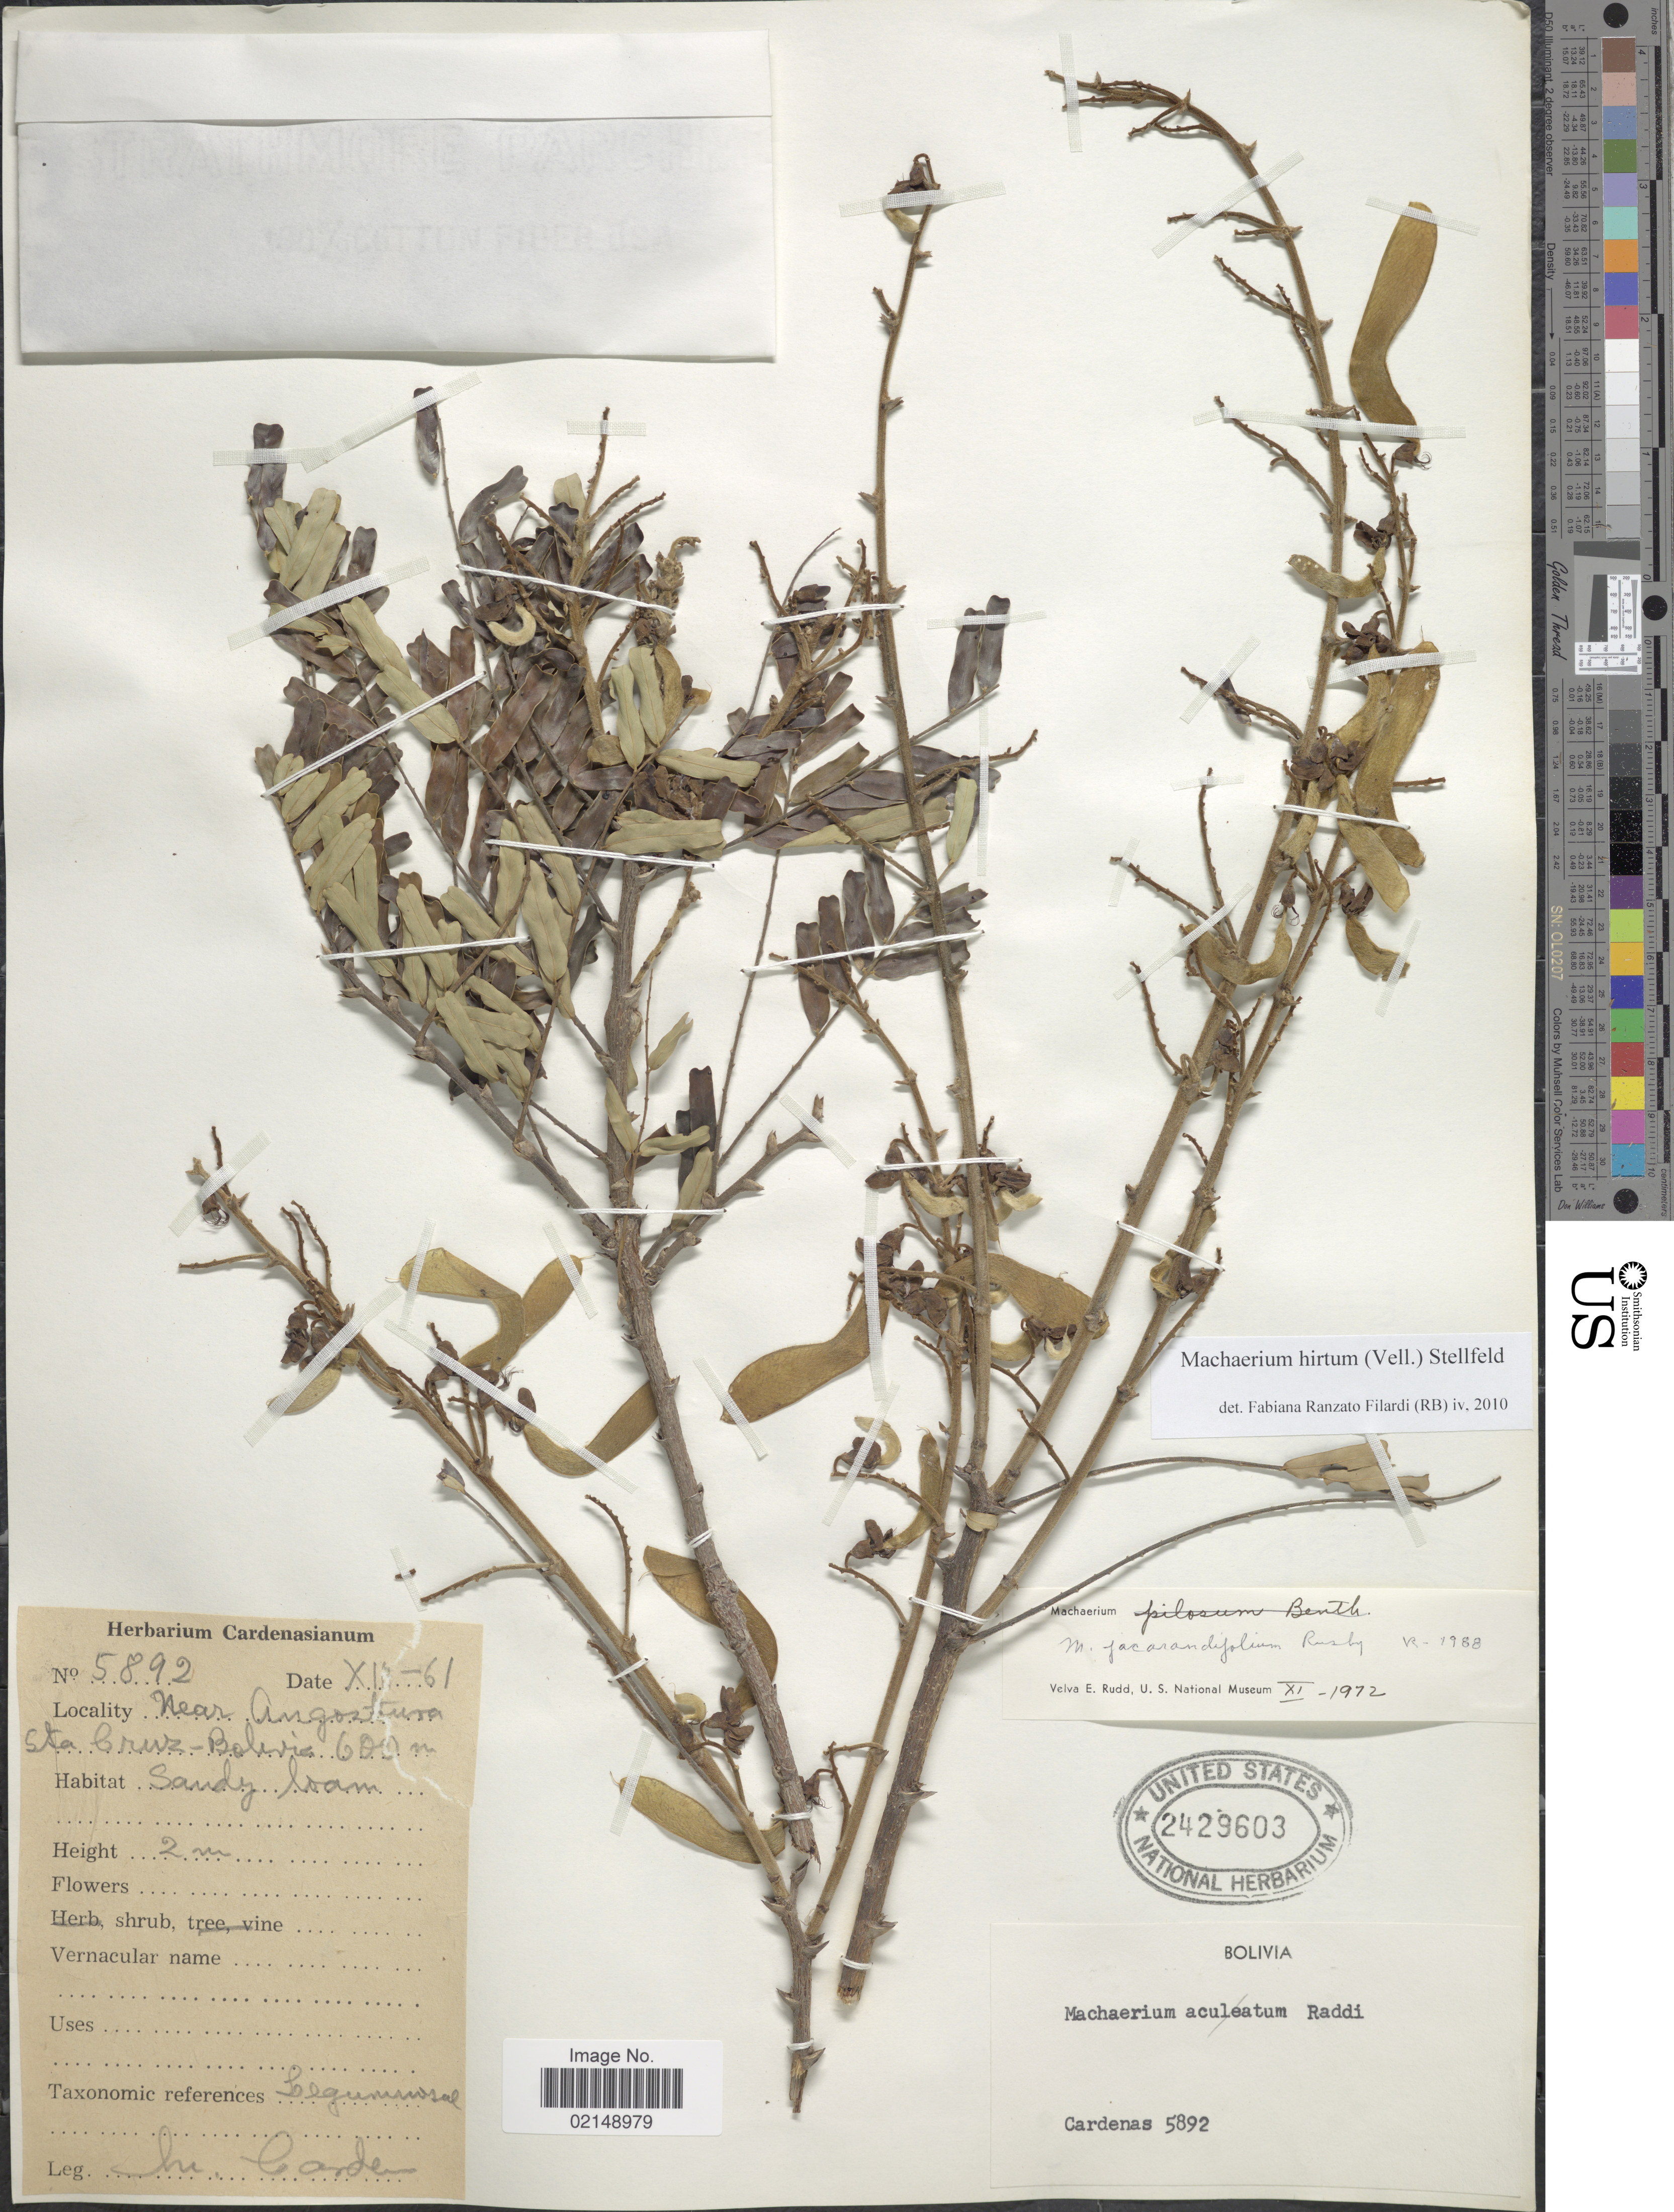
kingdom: Plantae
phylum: Tracheophyta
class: Magnoliopsida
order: Fabales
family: Fabaceae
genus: Machaerium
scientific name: Machaerium hirtum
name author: (Vell.) Stellfeld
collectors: M. Cárdenas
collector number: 5892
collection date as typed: Transcribed d/m/y: /11/61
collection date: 1961-11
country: Bolivia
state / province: Santa Cruz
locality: Near Angostura Sta. Cruz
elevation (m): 600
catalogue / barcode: US 2429603